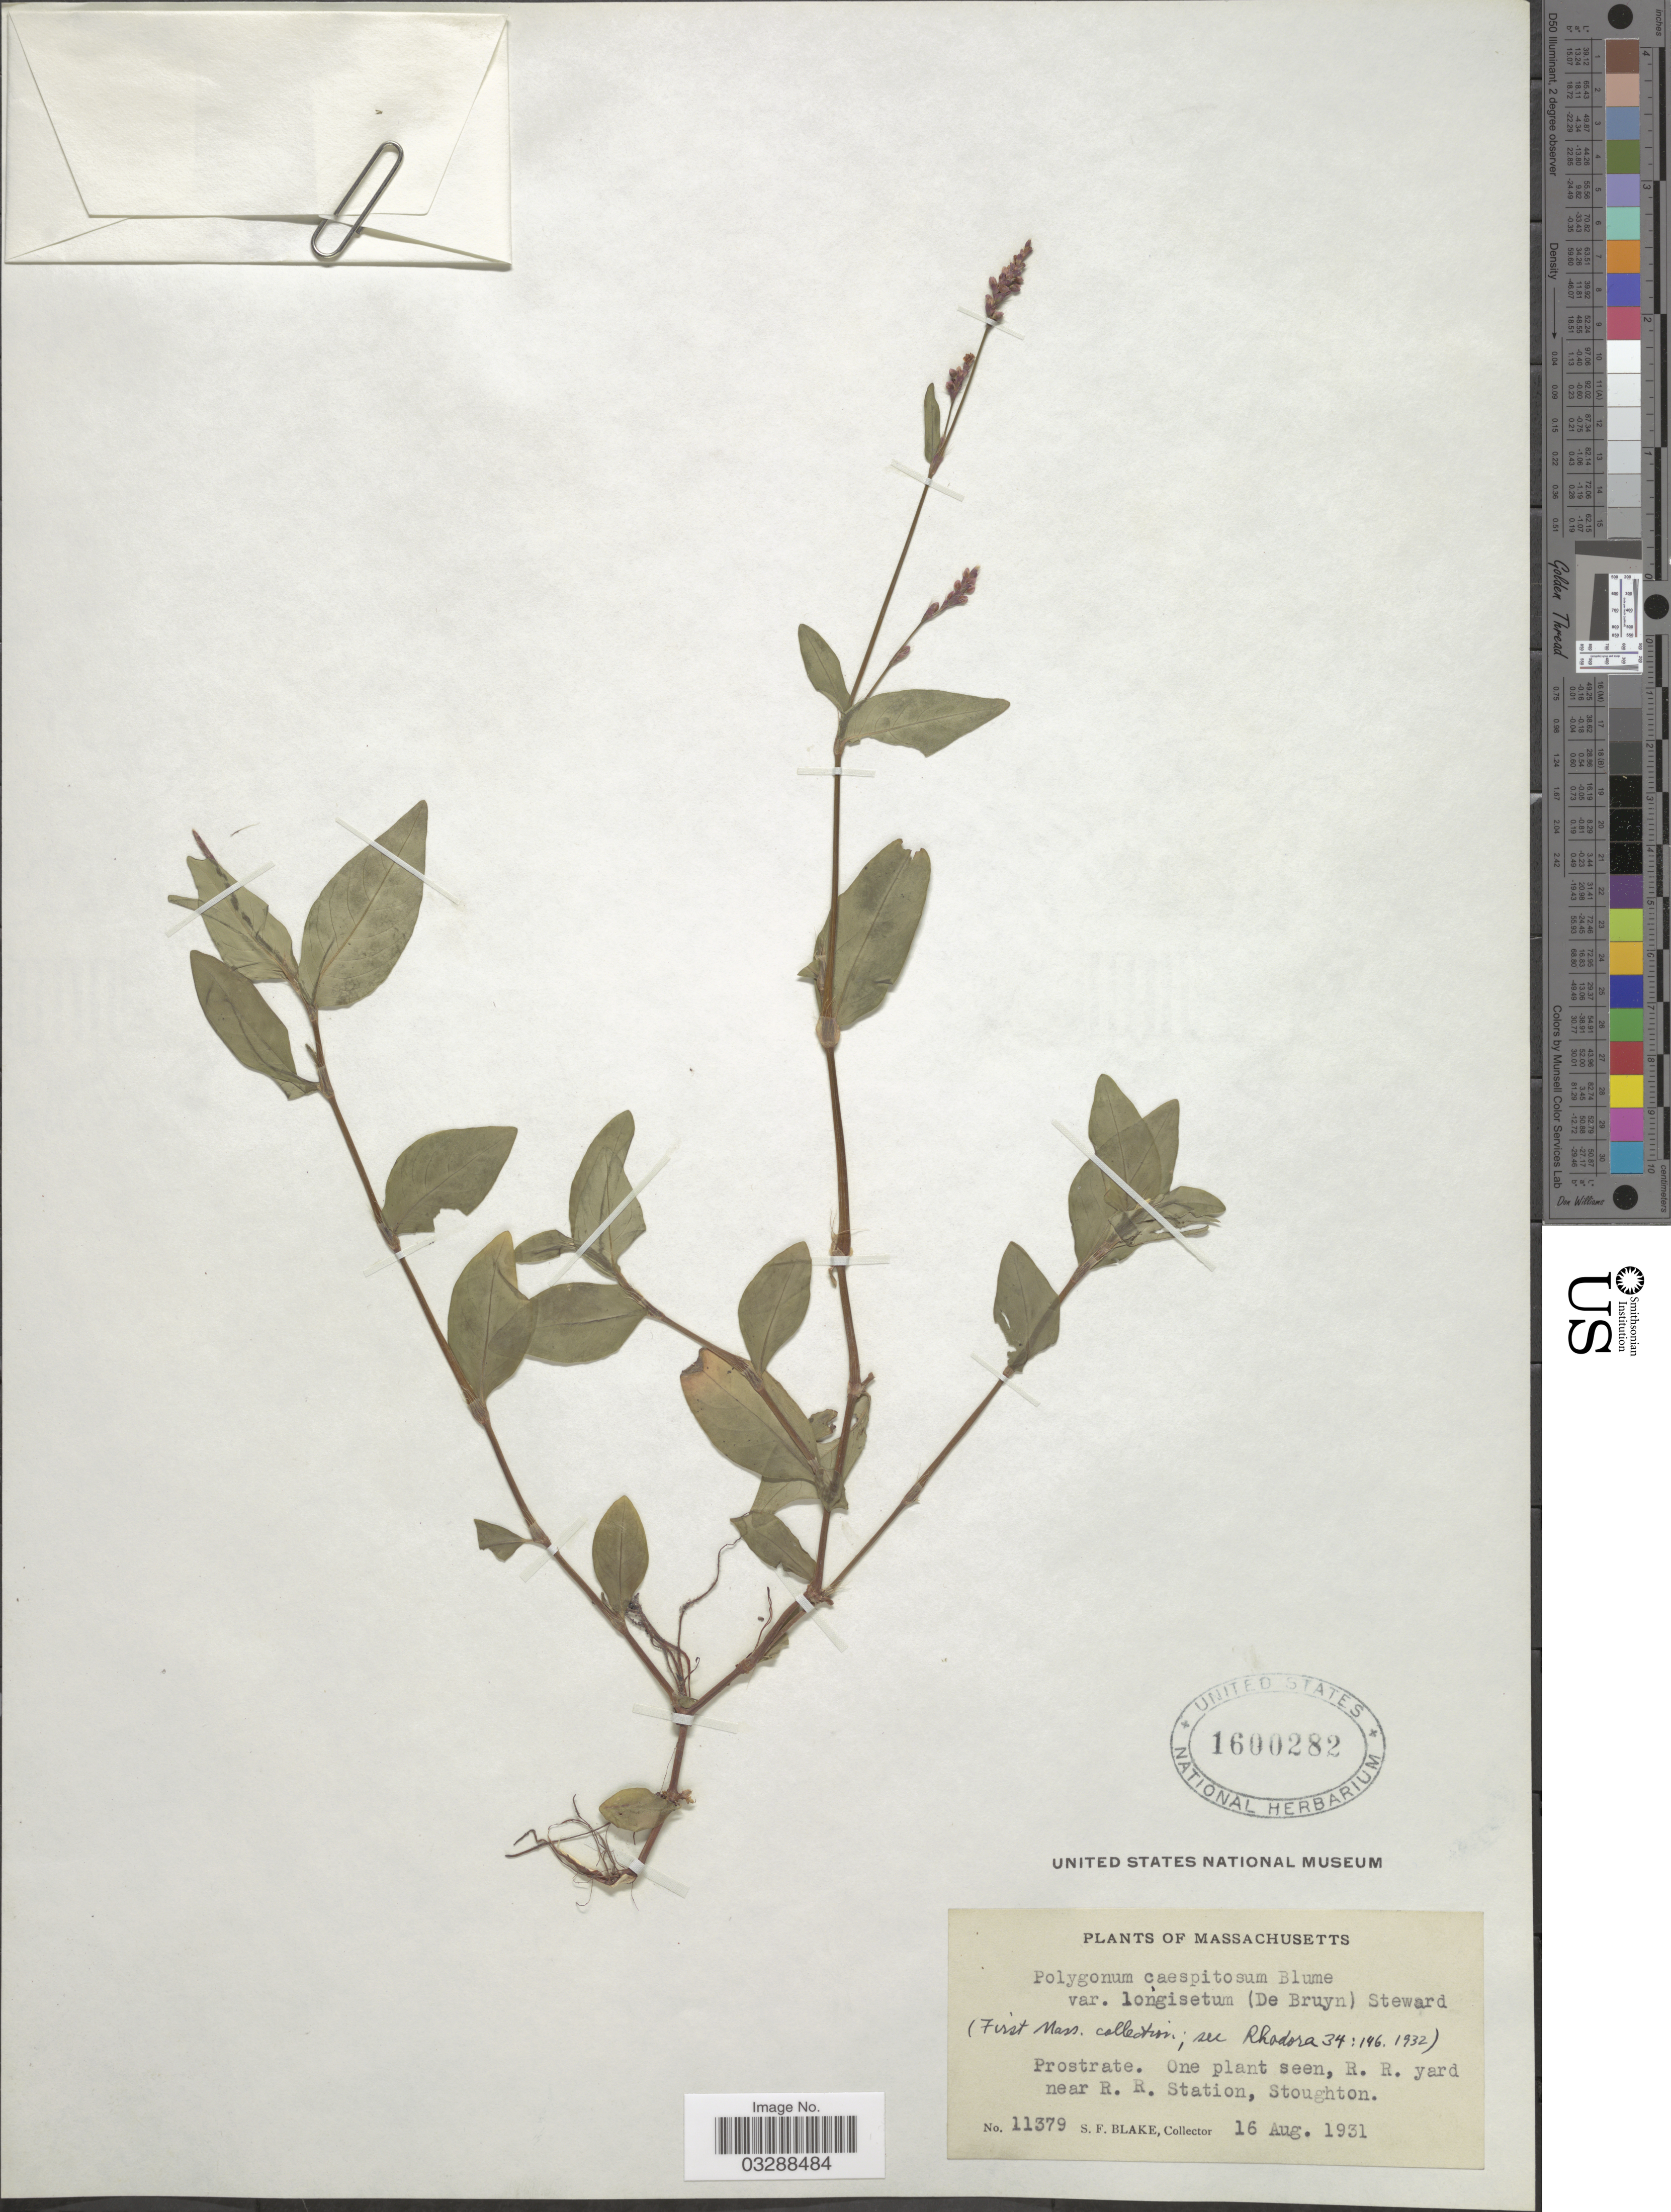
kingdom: Plantae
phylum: Tracheophyta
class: Magnoliopsida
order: Caryophyllales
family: Polygonaceae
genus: Persicaria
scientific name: Persicaria longiseta (Bruijn) Kitag.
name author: (Bruijn &) Kitag.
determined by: Atha, D. E.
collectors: S. Blake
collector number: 11379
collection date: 1931-08-16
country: United States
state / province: Massachusetts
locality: R. R. yard near R. R. Station, Stoughton.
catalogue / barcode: US 1600282